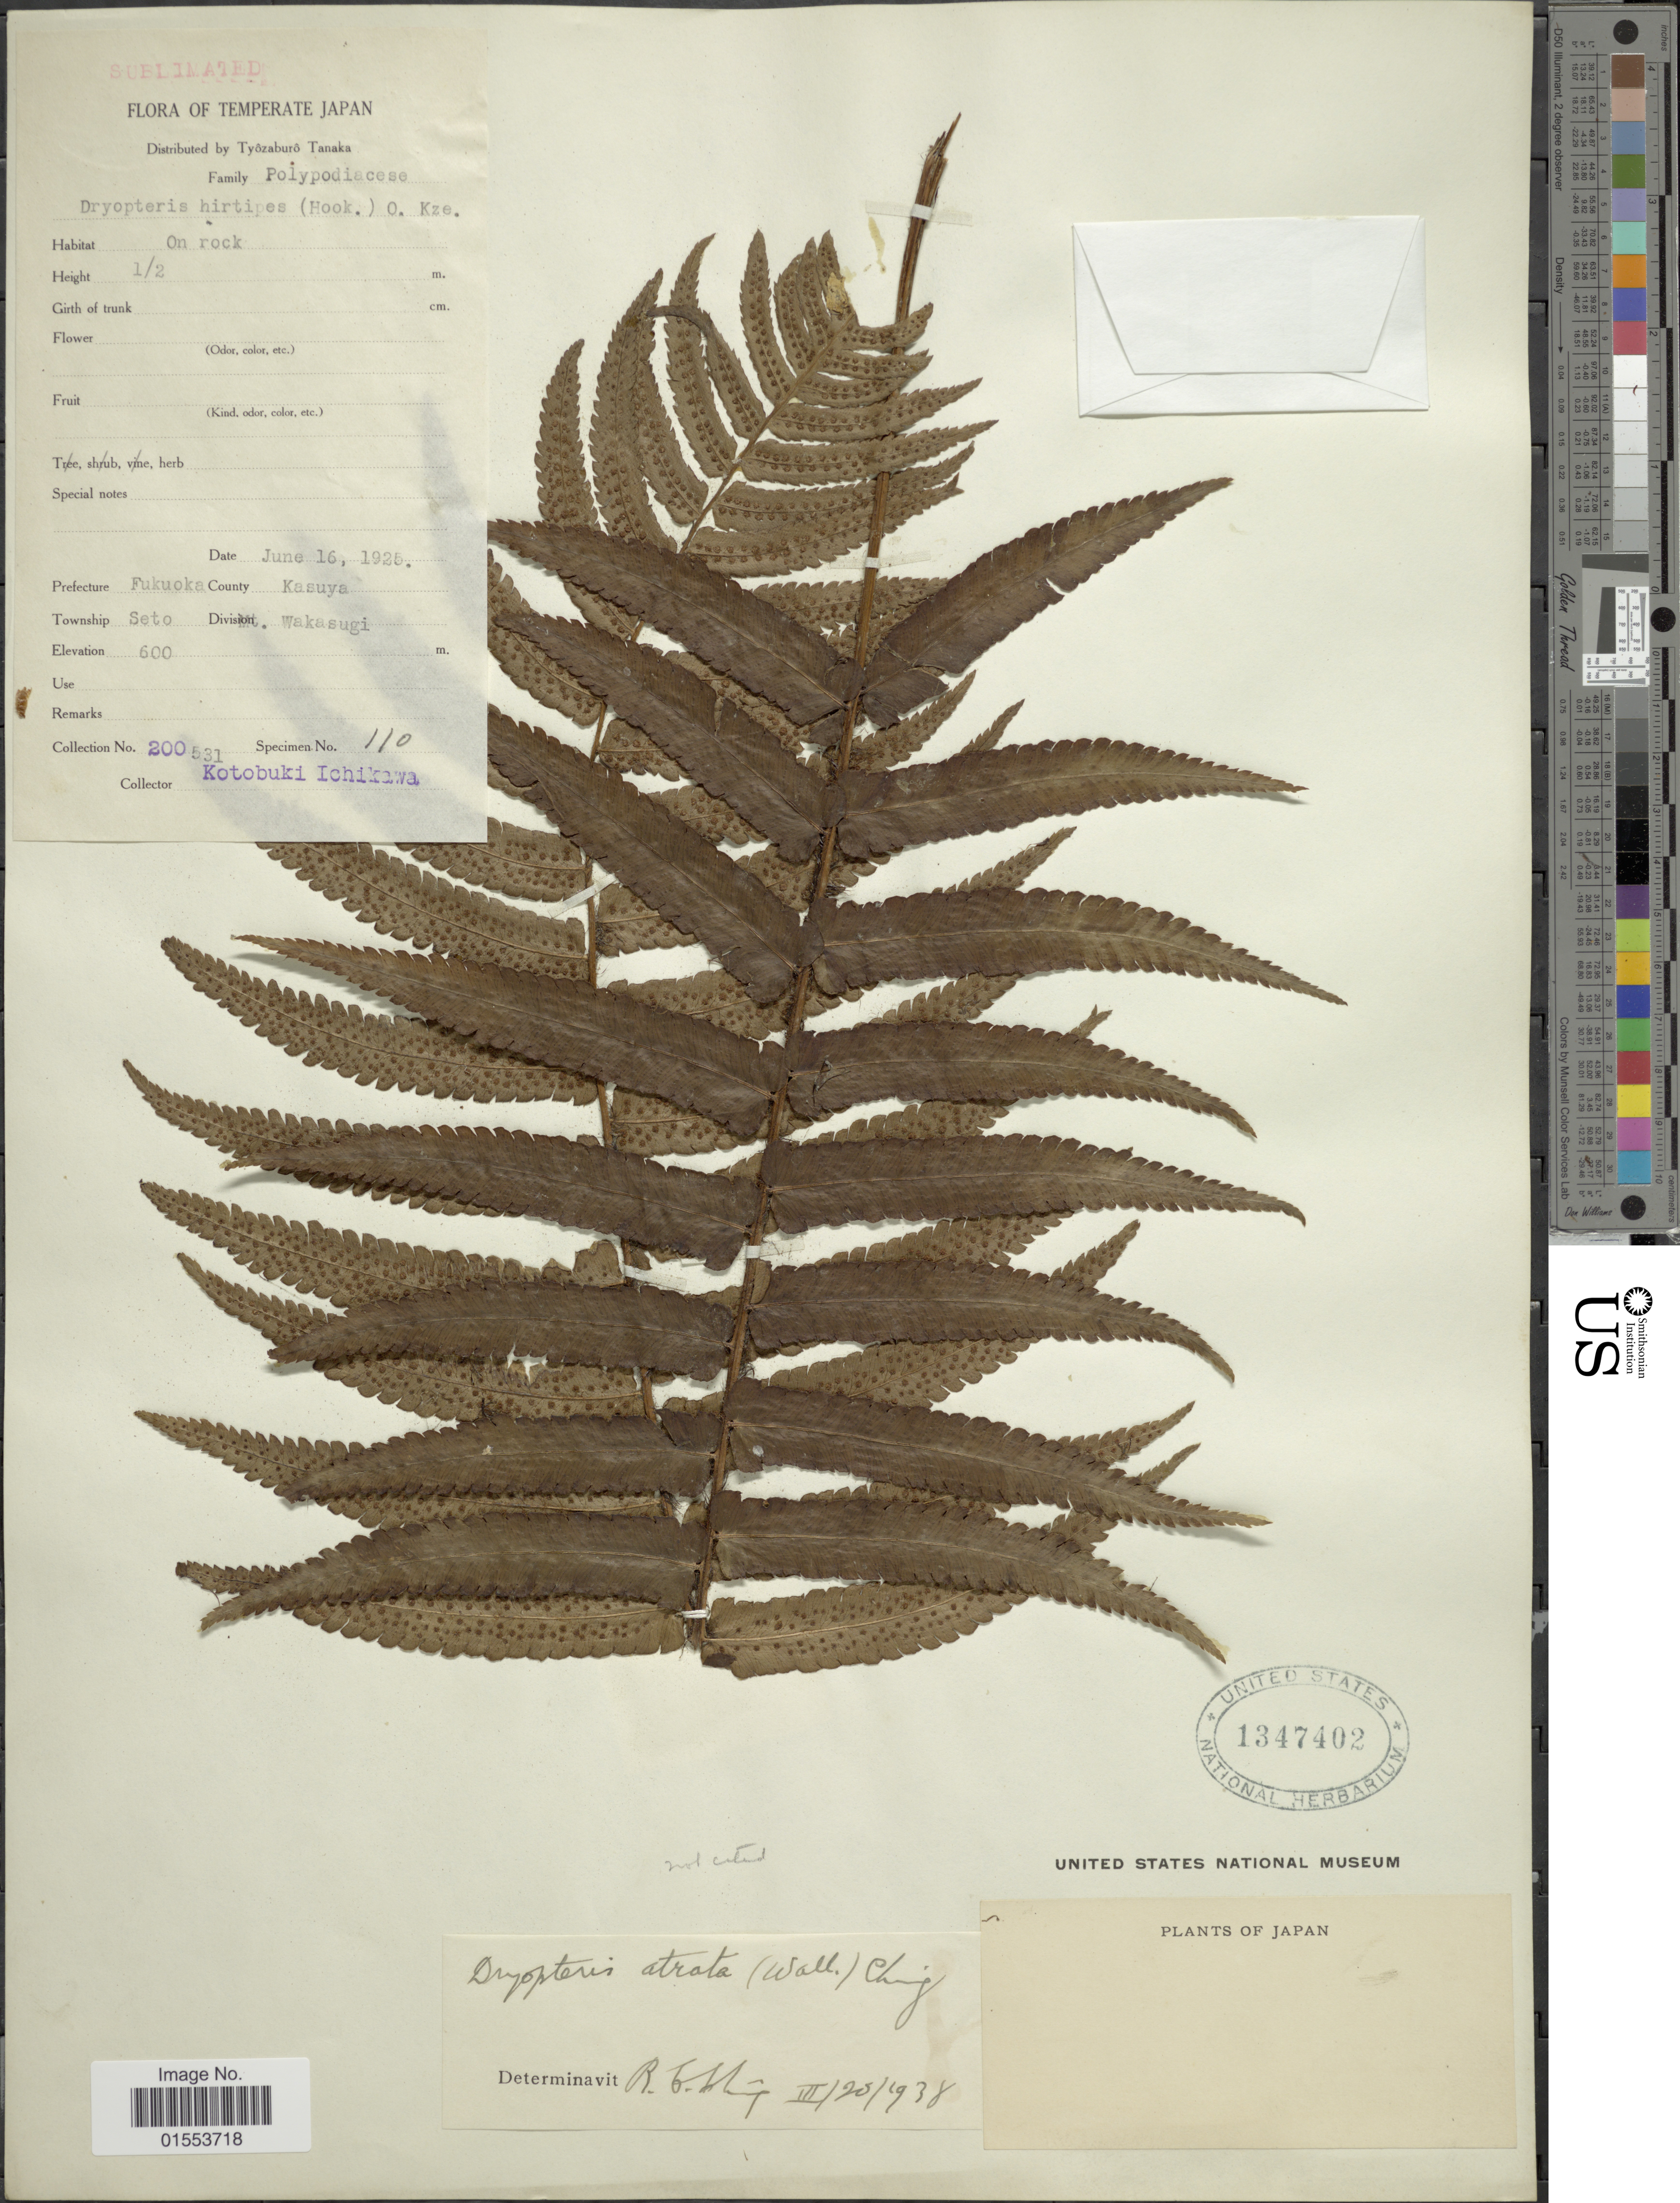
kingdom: Plantae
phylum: Tracheophyta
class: Polypodiopsida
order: Polypodiales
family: Dryopteridaceae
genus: Dryopteris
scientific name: Dryopteris atrata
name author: (Wall. ex Kunze) Ching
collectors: K. Ichikawa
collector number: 200531*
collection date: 1925-06-16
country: Japan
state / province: Hukuoka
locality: Temperate Japan, Prefecture Fukuoka, County Kasuya, Township Seto, Division Mt. Wakasugi.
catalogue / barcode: US 1347402